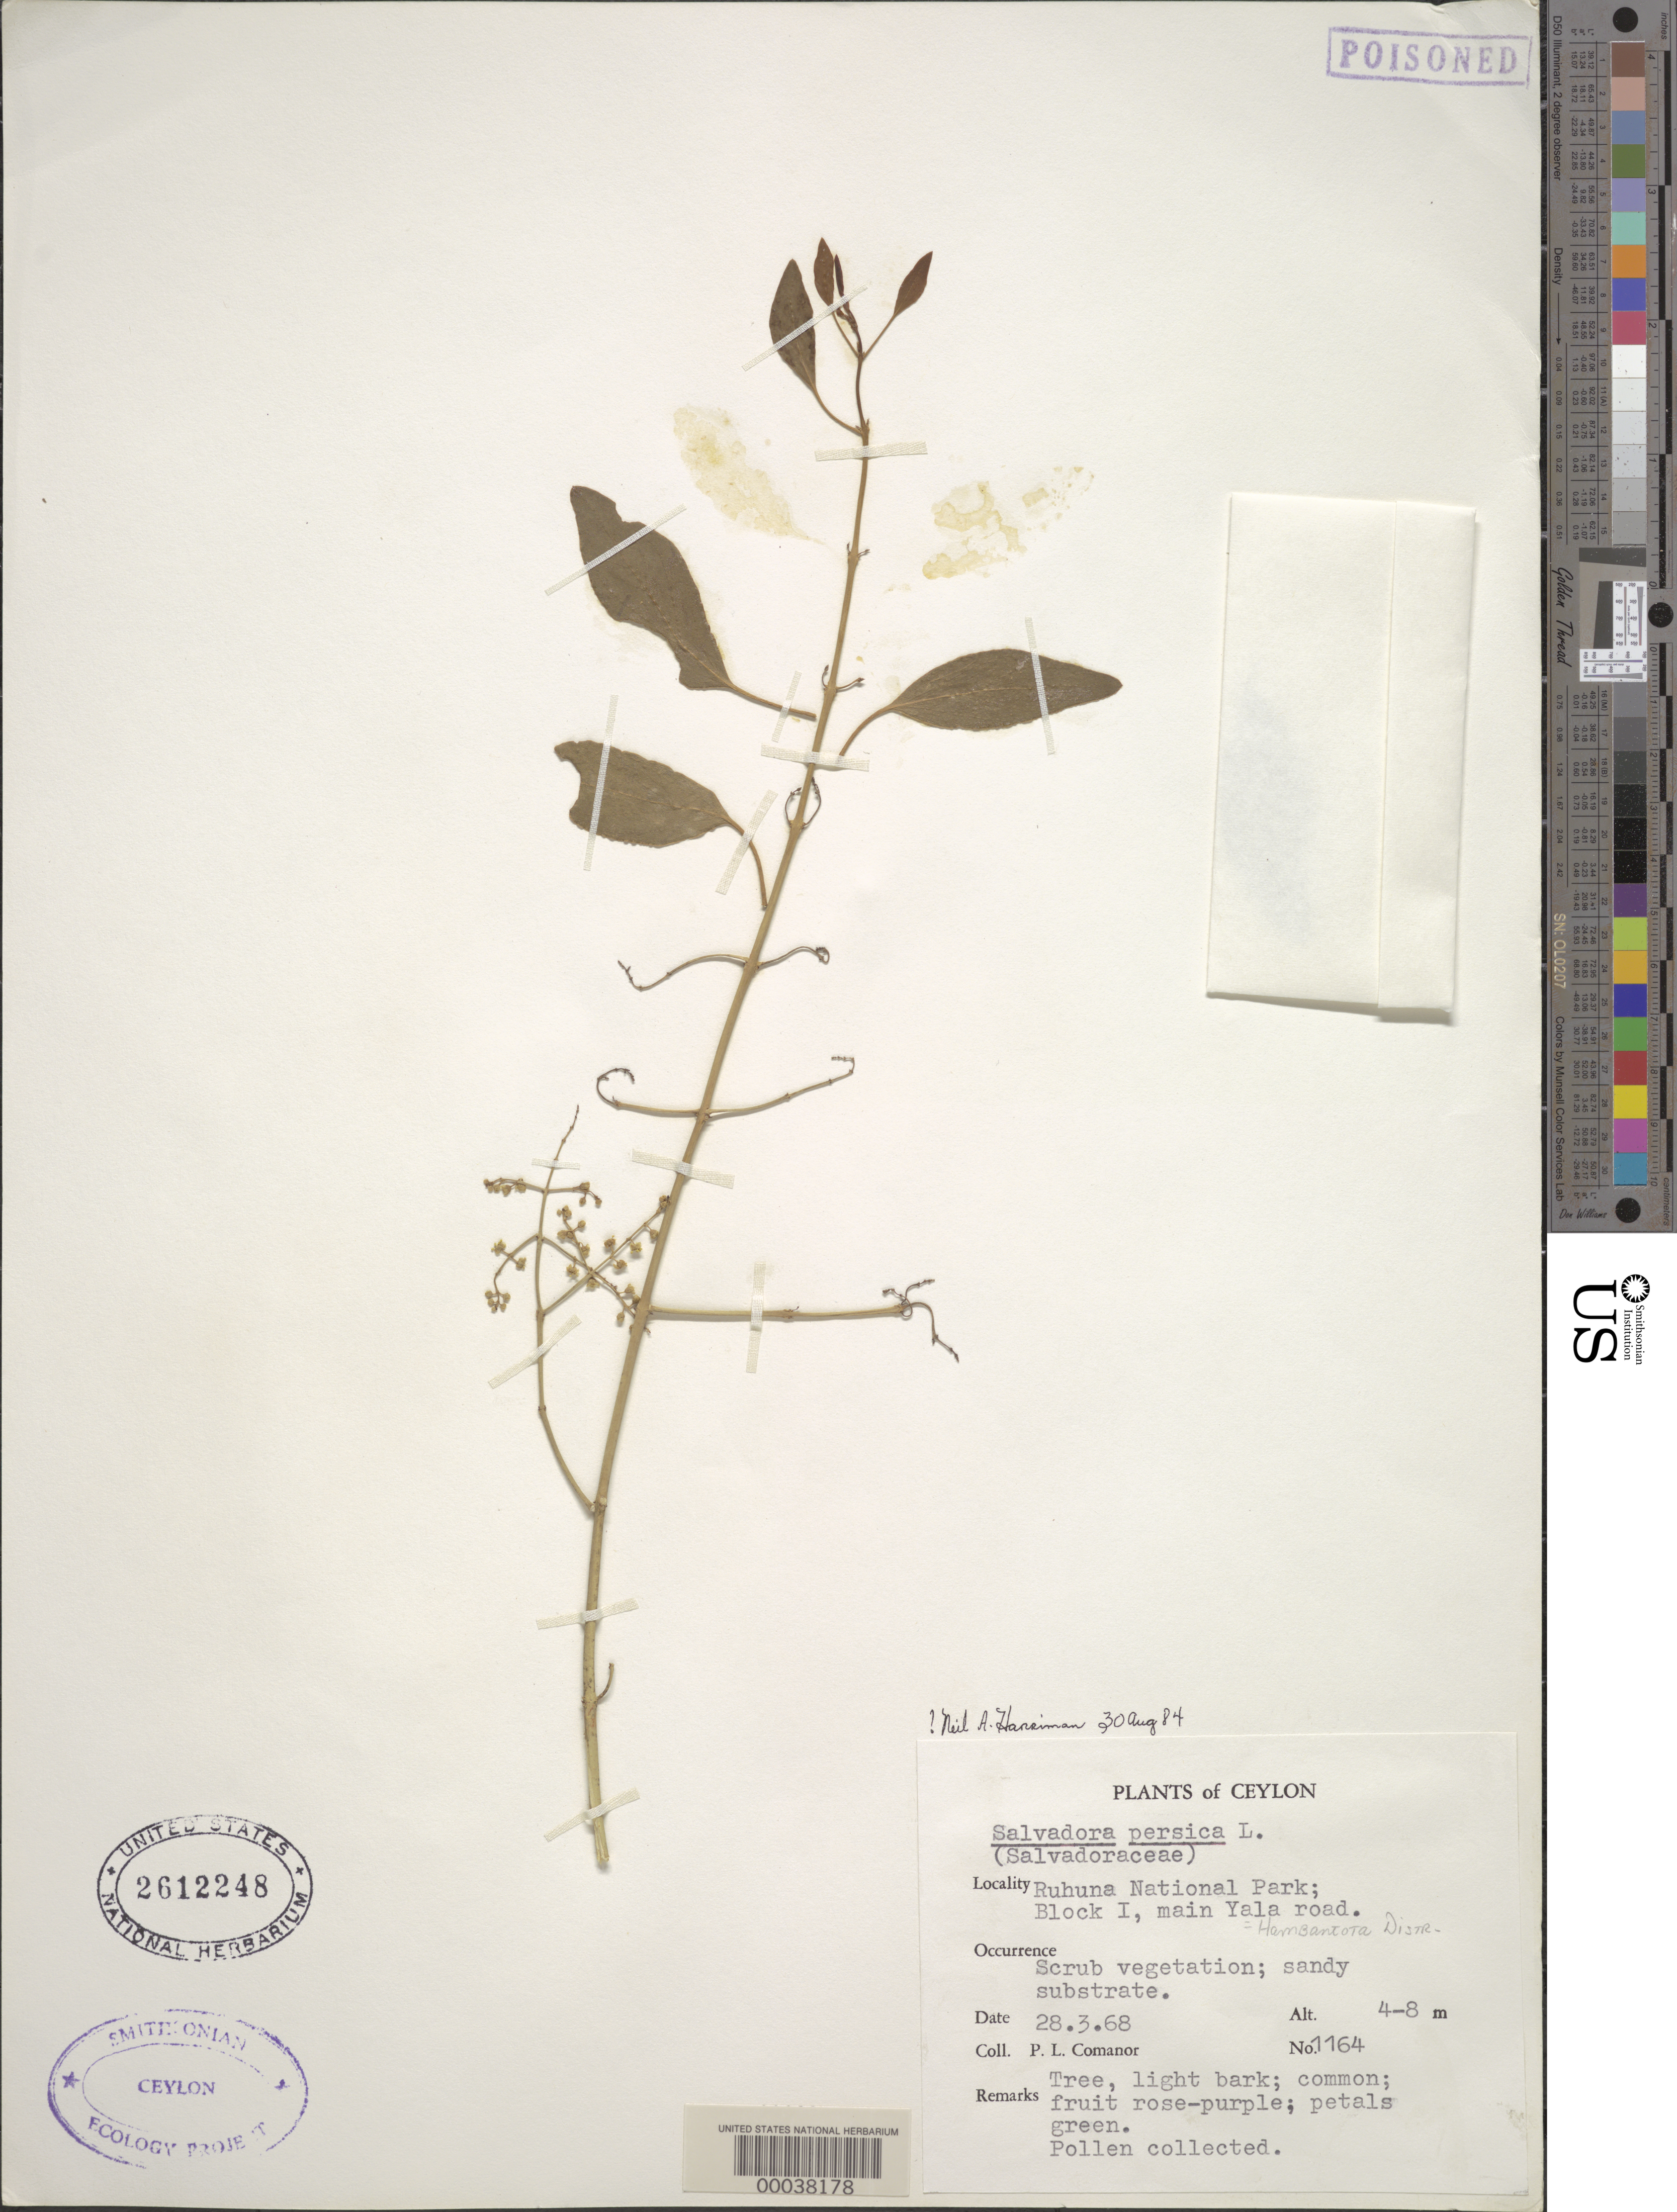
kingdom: Plantae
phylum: Tracheophyta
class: Magnoliopsida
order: Brassicales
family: Salvadoraceae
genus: Salvadora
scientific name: Salvadora persica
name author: L.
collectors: P. Comanor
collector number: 1164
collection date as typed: Transcribed d/m/y: 28/3/68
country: Sri Lanka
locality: Ceylon. Ruhuna National Park; Block I, main Yala road. = Hambantota Distr.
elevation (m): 4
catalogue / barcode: US 2612248